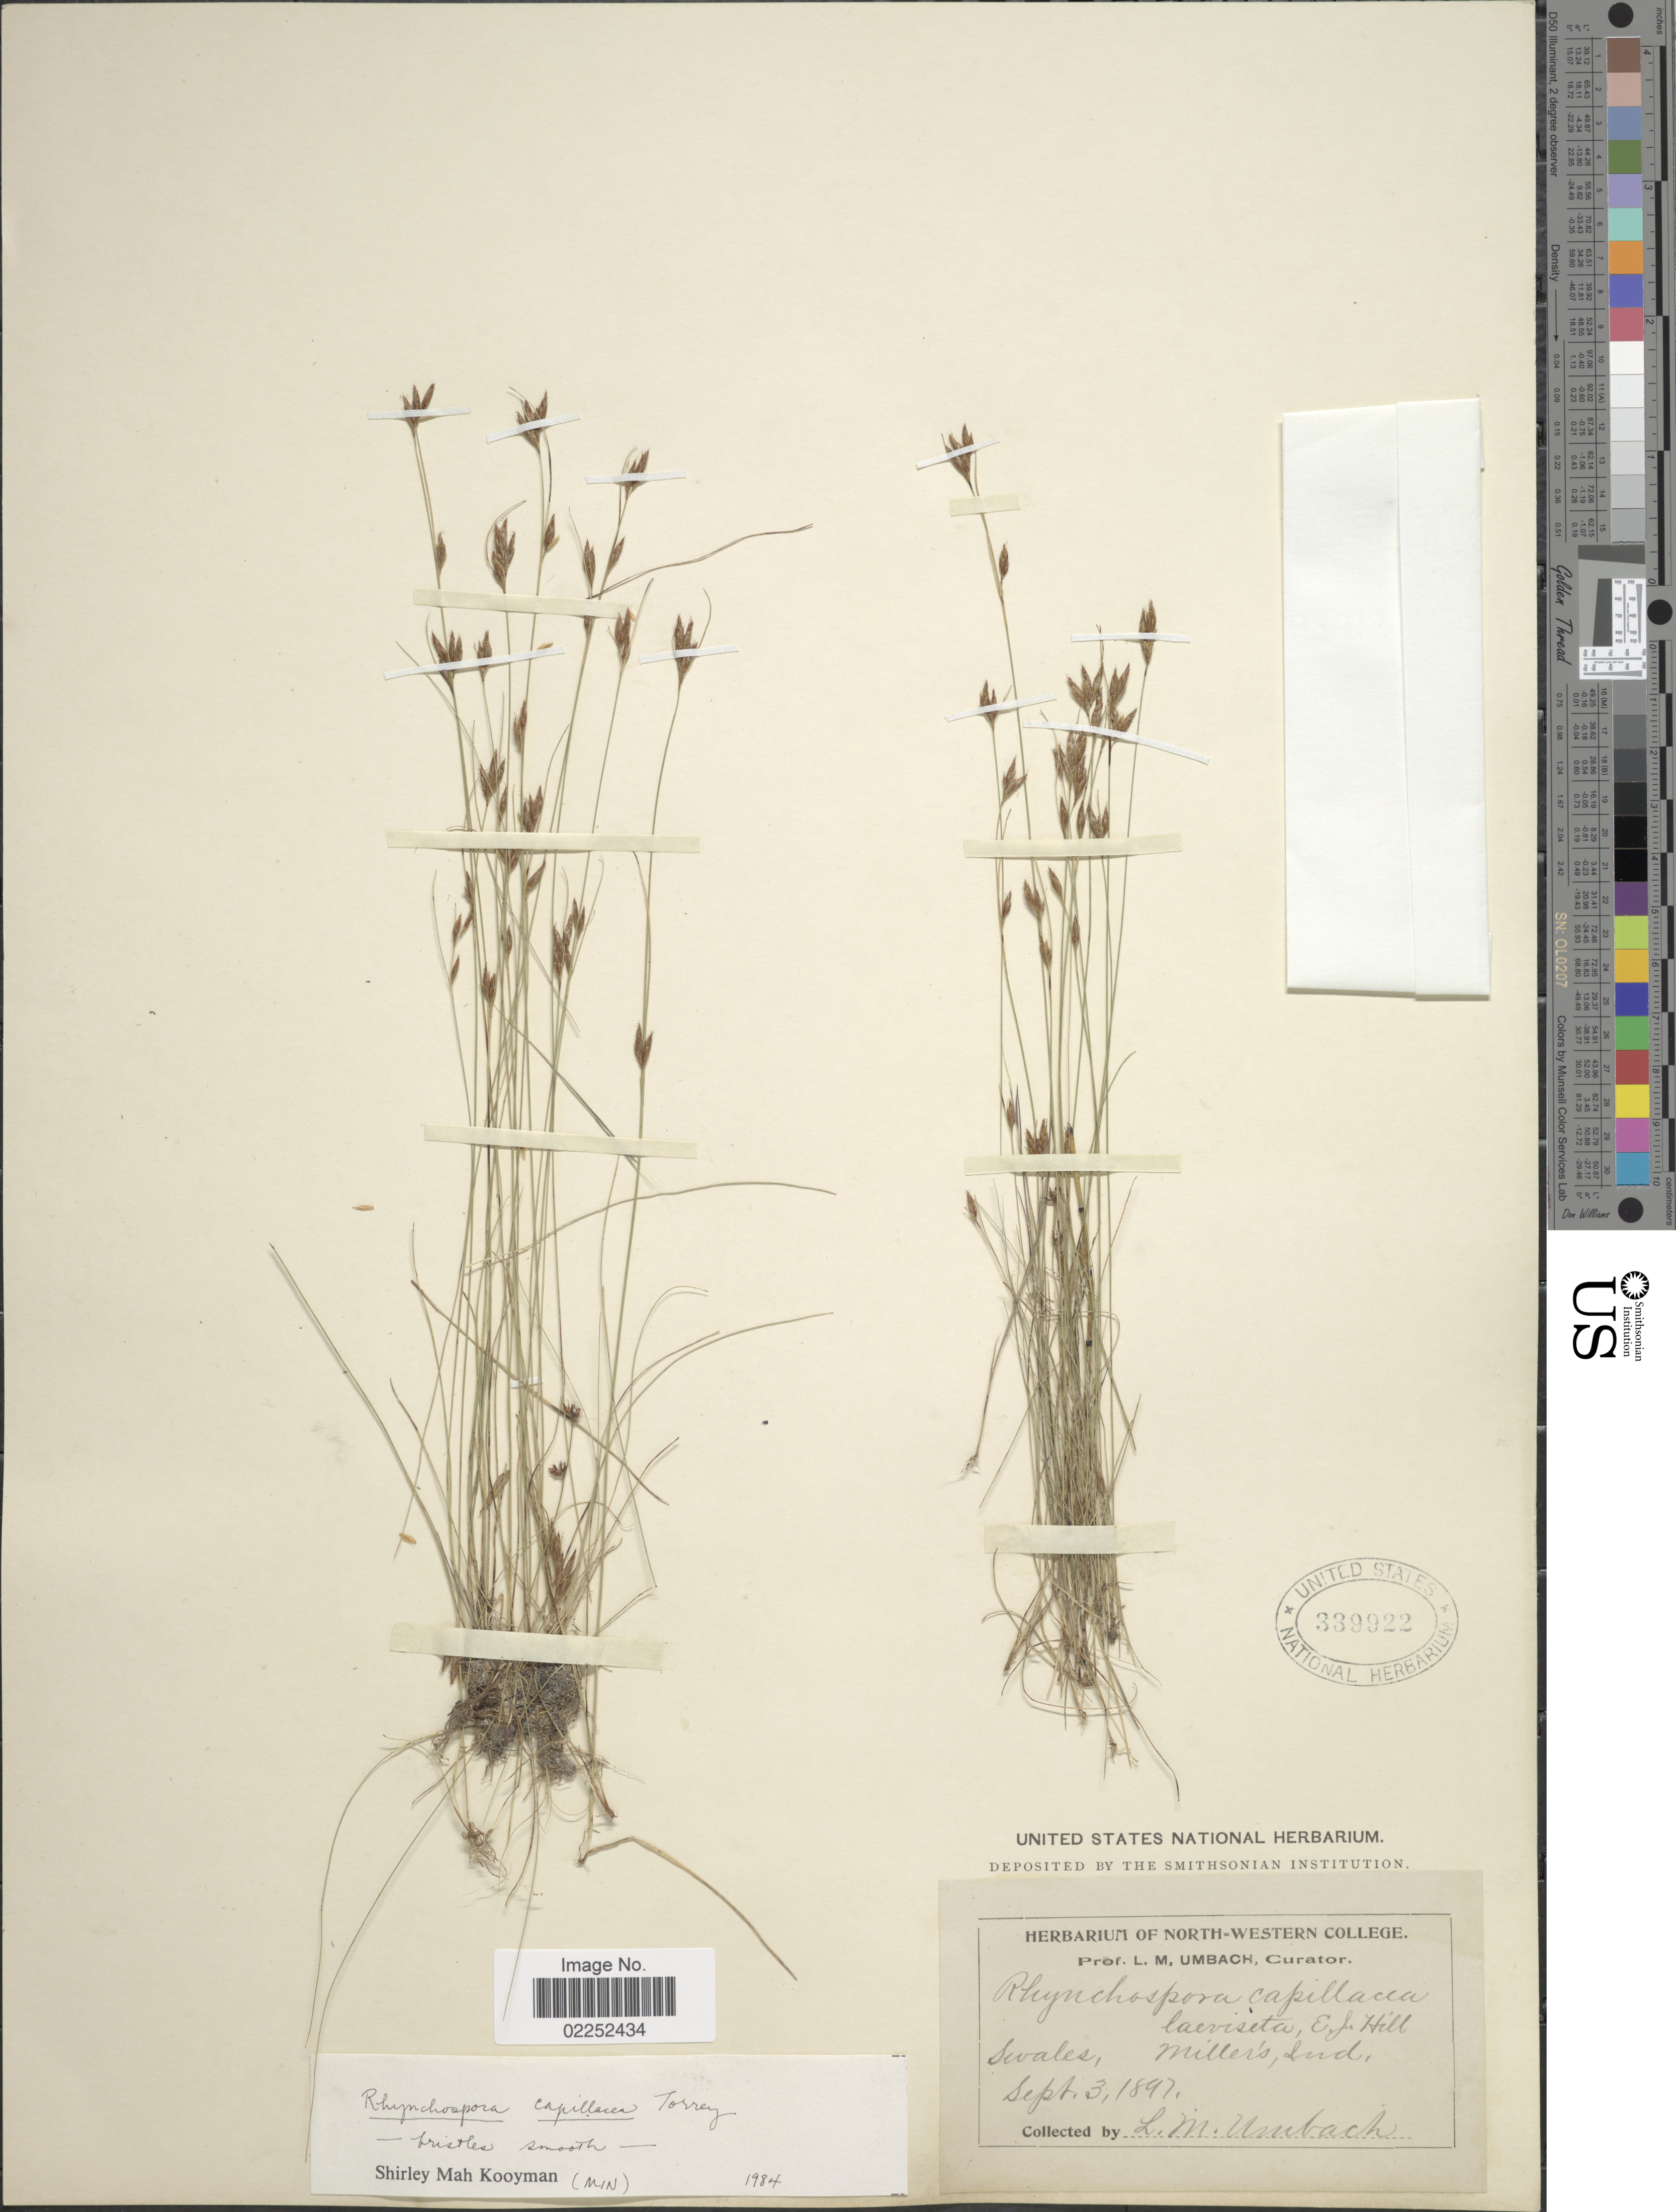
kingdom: Plantae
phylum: Tracheophyta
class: Liliopsida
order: Poales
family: Cyperaceae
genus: Rhynchospora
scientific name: Rhynchospora capillacea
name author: Torr.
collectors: L. M. Umbach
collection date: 1897-09-03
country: United States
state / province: Indiana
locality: Swales, Miller's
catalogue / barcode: US 339922